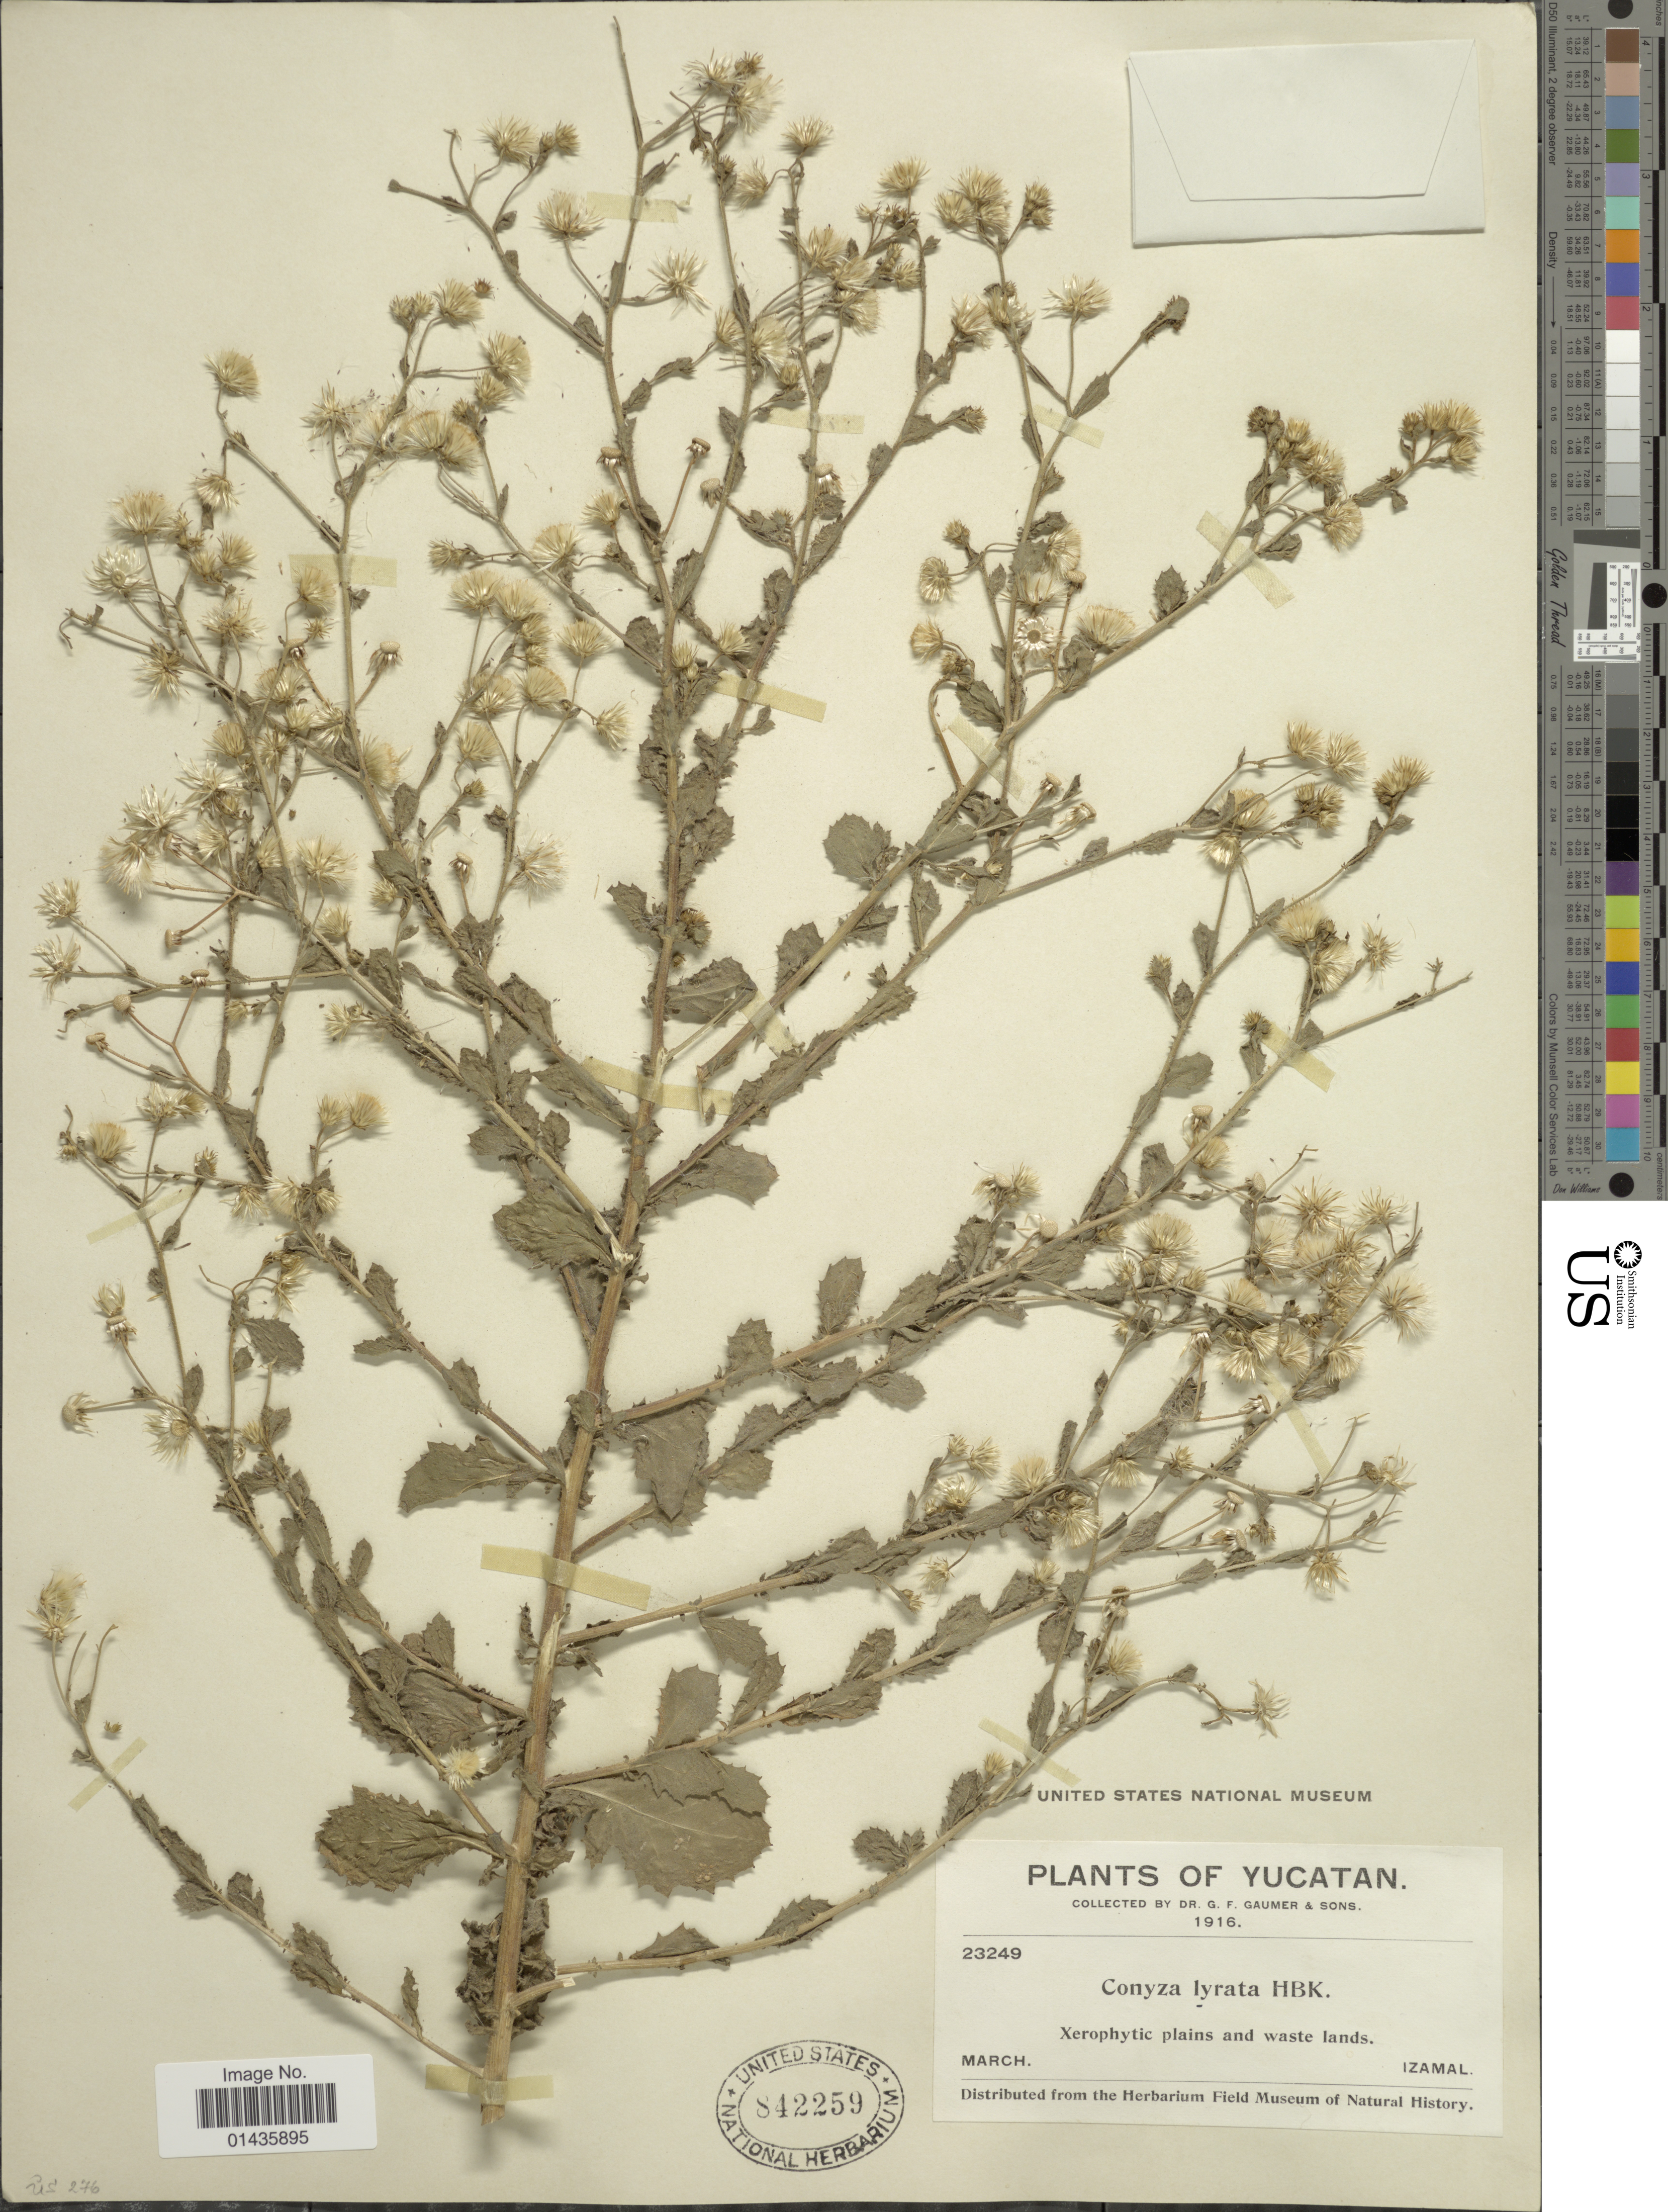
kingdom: Plantae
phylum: Tracheophyta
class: Magnoliopsida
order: Asterales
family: Asteraceae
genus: Pseudoconyza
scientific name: Pseudoconyza lyrata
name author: (Kunth) Cuatrec.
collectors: G. F. Gaumer & et al.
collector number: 23249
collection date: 1916-03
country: Mexico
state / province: Yucatán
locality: Izamal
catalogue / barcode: US 842259